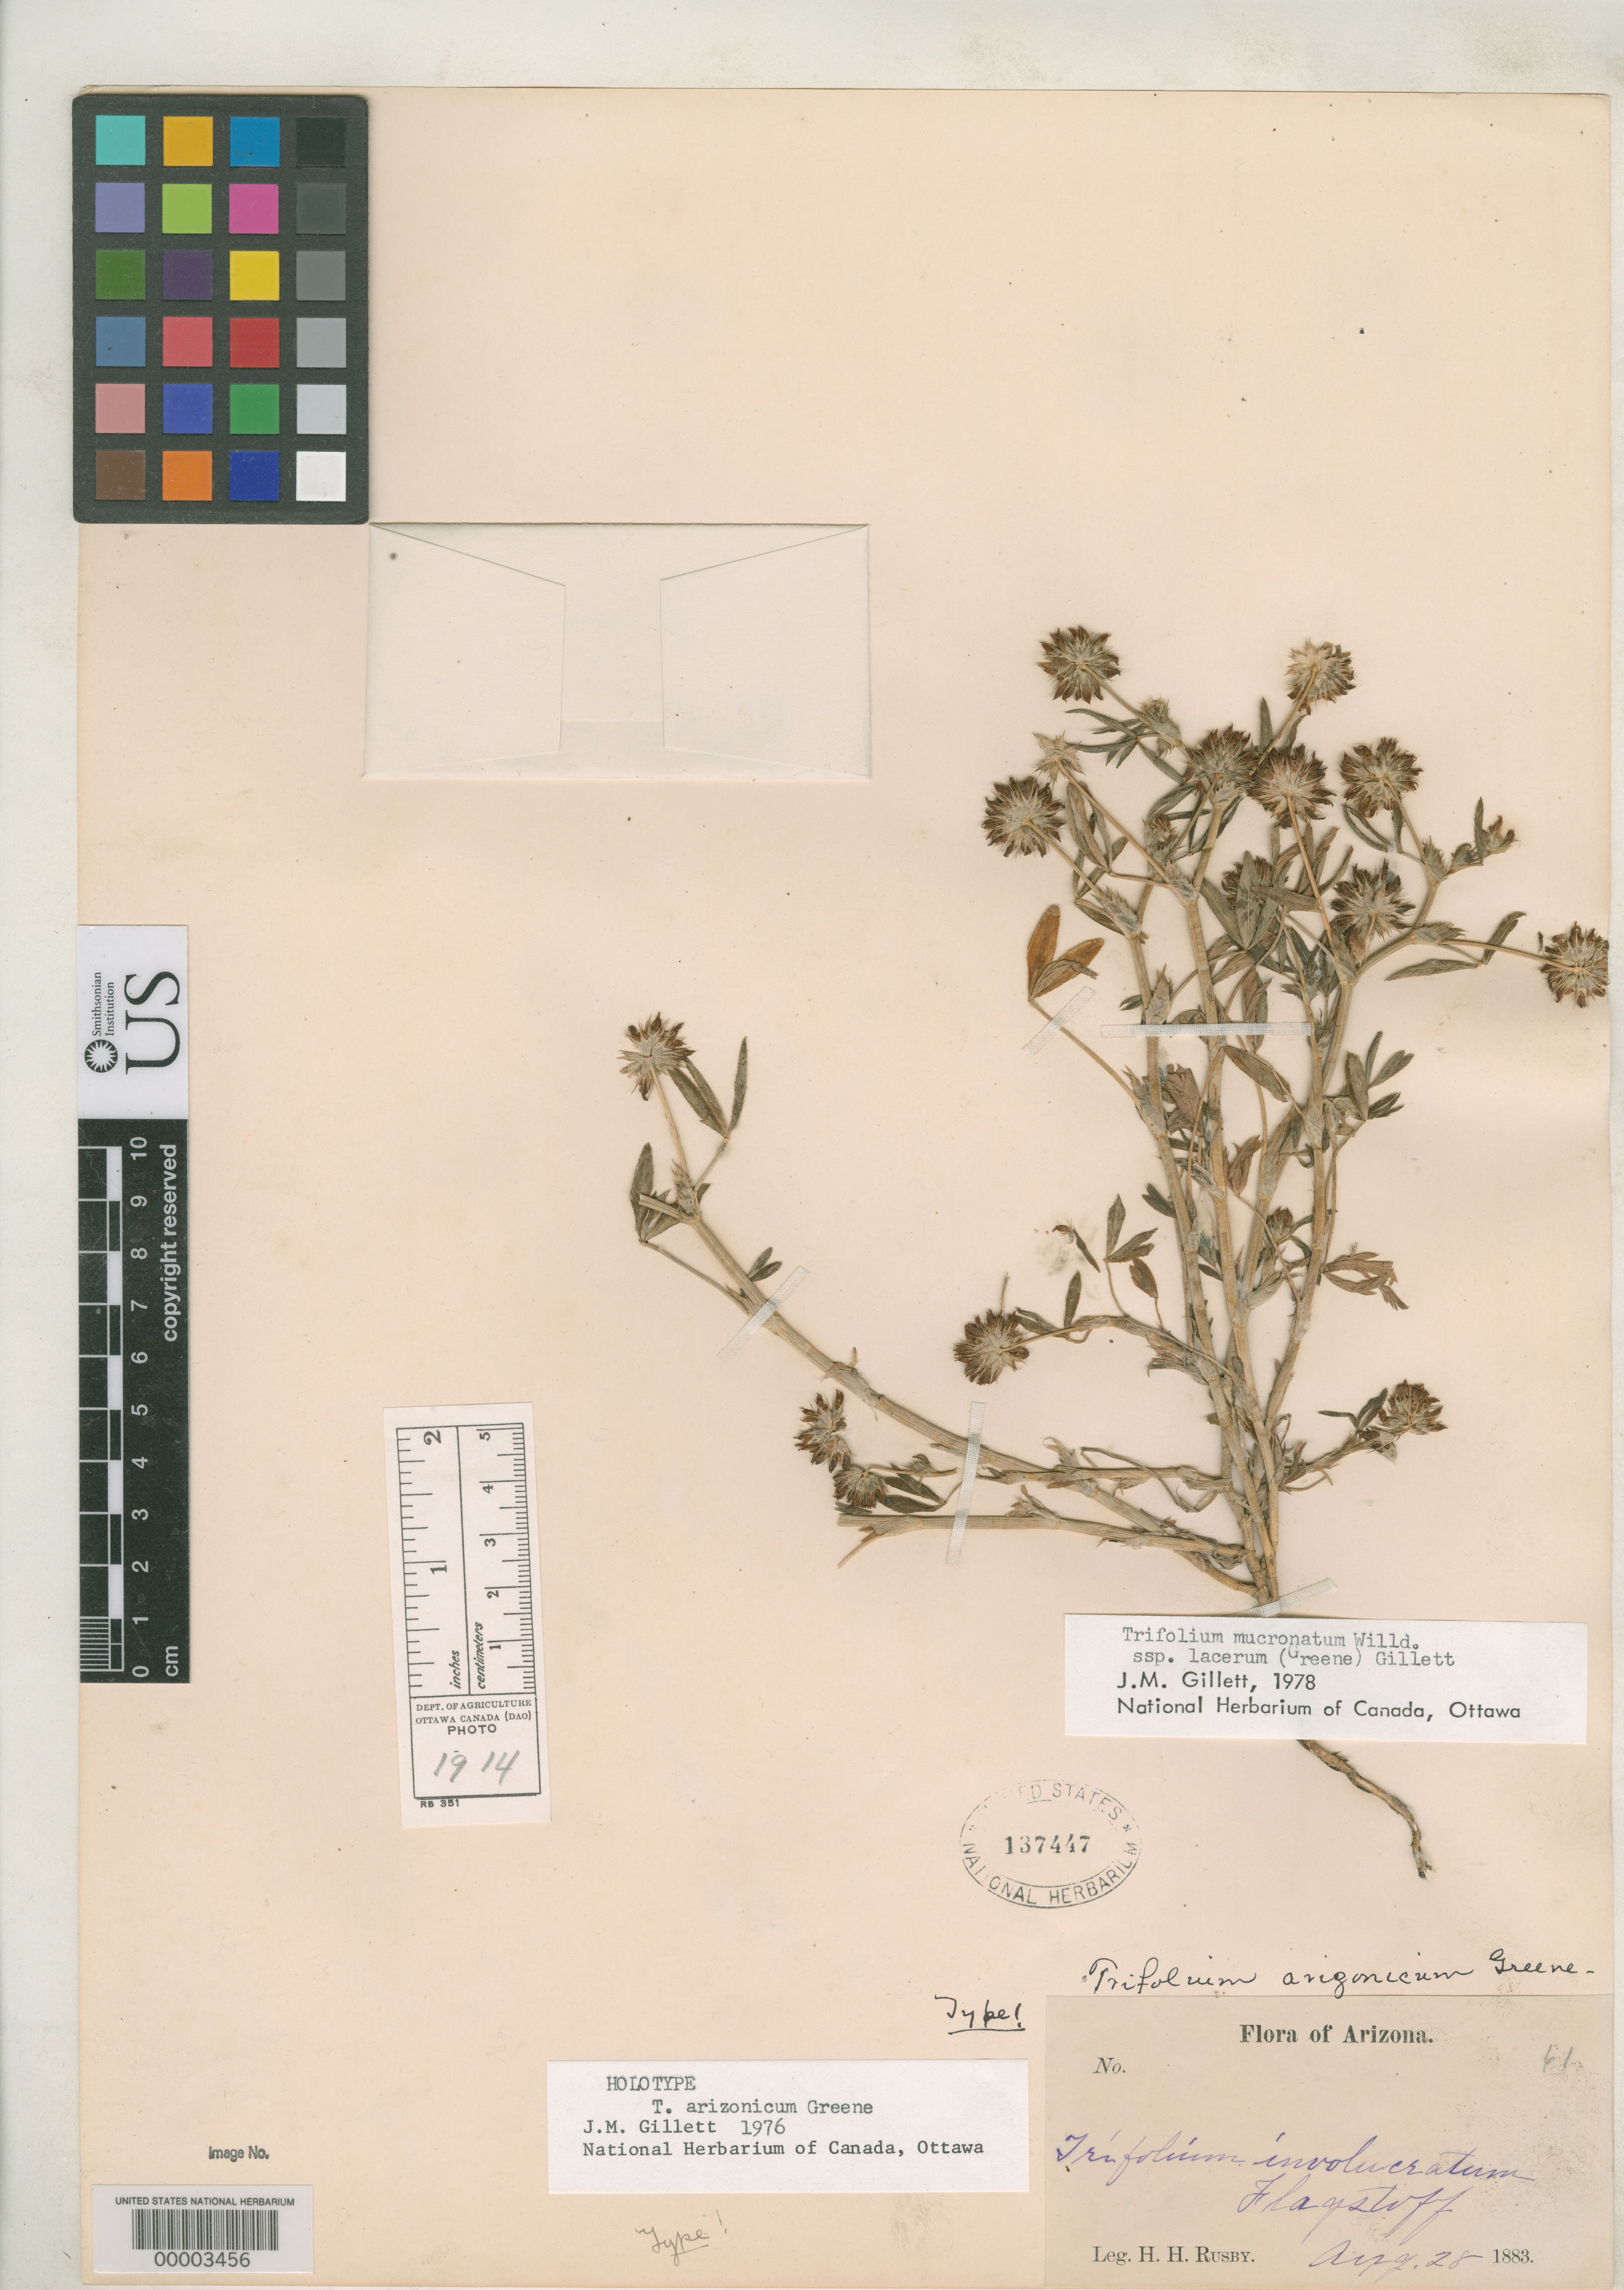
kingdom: Plantae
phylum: Tracheophyta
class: Magnoliopsida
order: Fabales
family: Fabaceae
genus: Trifolium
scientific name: Trifolium arizonicum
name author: Greene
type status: Holotype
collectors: H. H. Rusby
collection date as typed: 28 Aug 1883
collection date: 1883-08-28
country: United States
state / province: Arizona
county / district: Coconino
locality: Near Flagstaff.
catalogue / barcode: US 137447